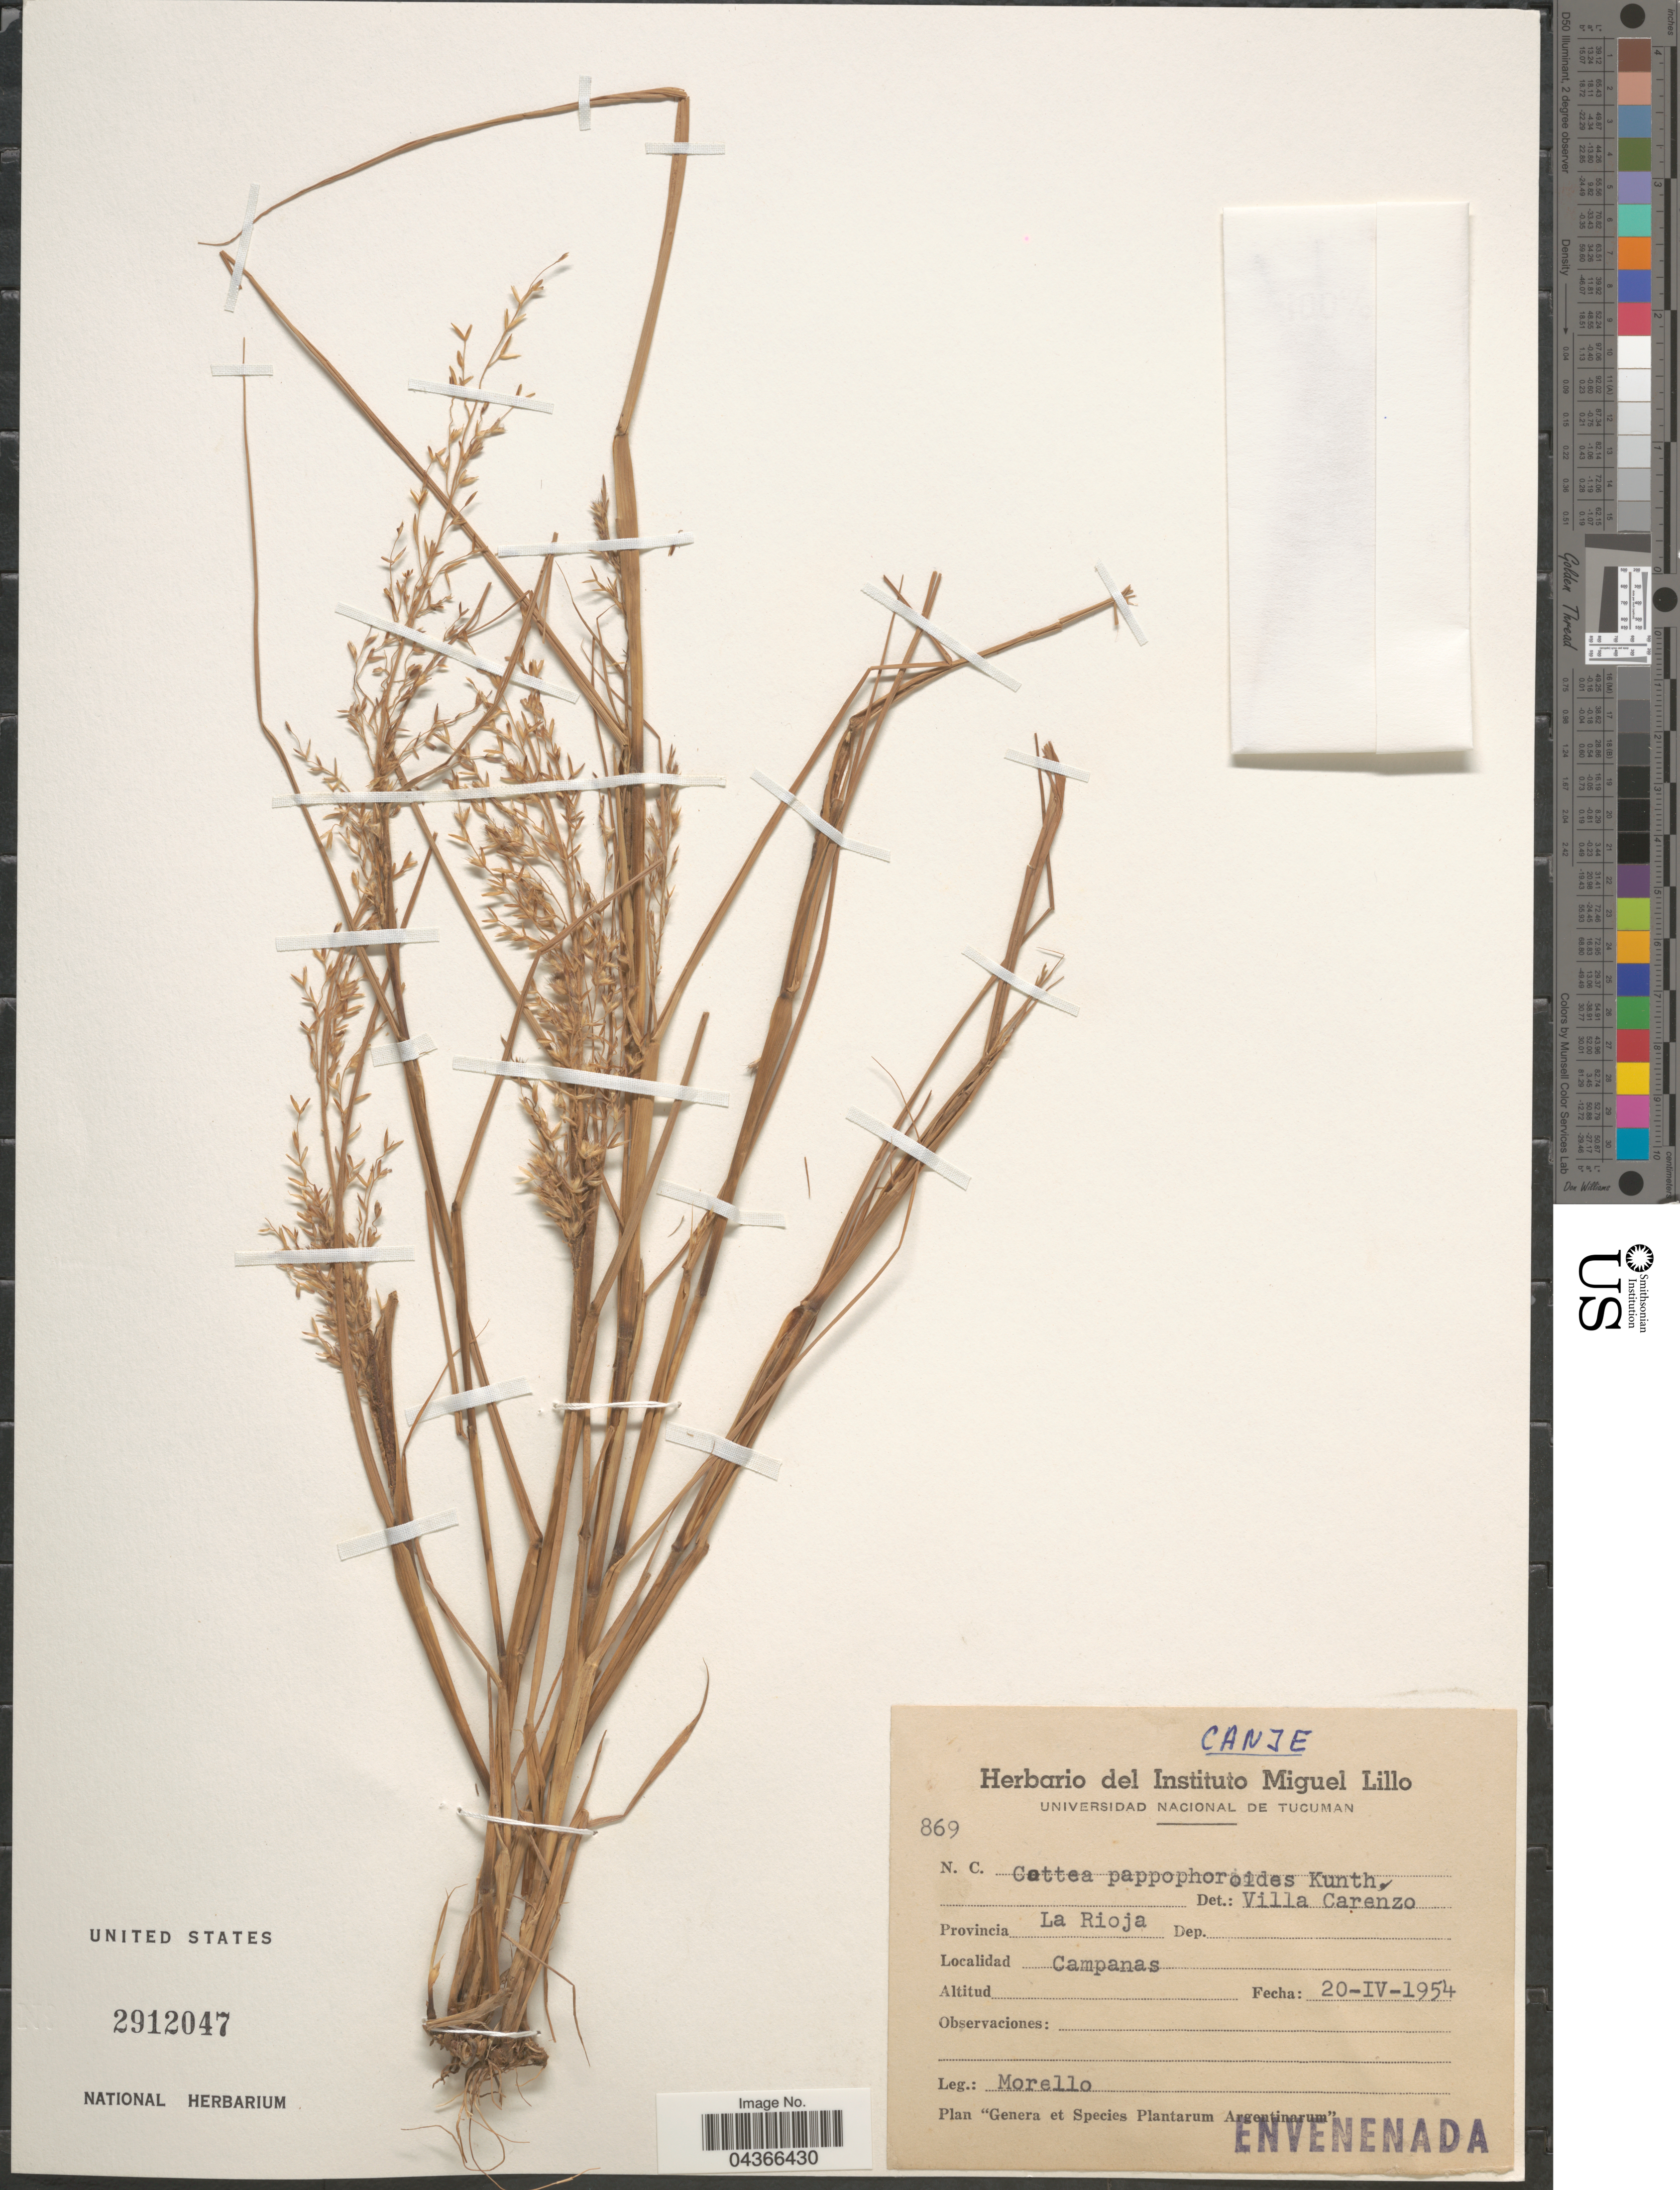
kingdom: Plantae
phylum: Tracheophyta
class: Liliopsida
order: Poales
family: Poaceae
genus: Cottea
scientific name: Cottea pappophoroides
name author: Kunth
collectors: Morello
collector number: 869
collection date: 1954-04-20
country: Argentina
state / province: La Rioja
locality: Campanas.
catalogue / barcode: US 2912047